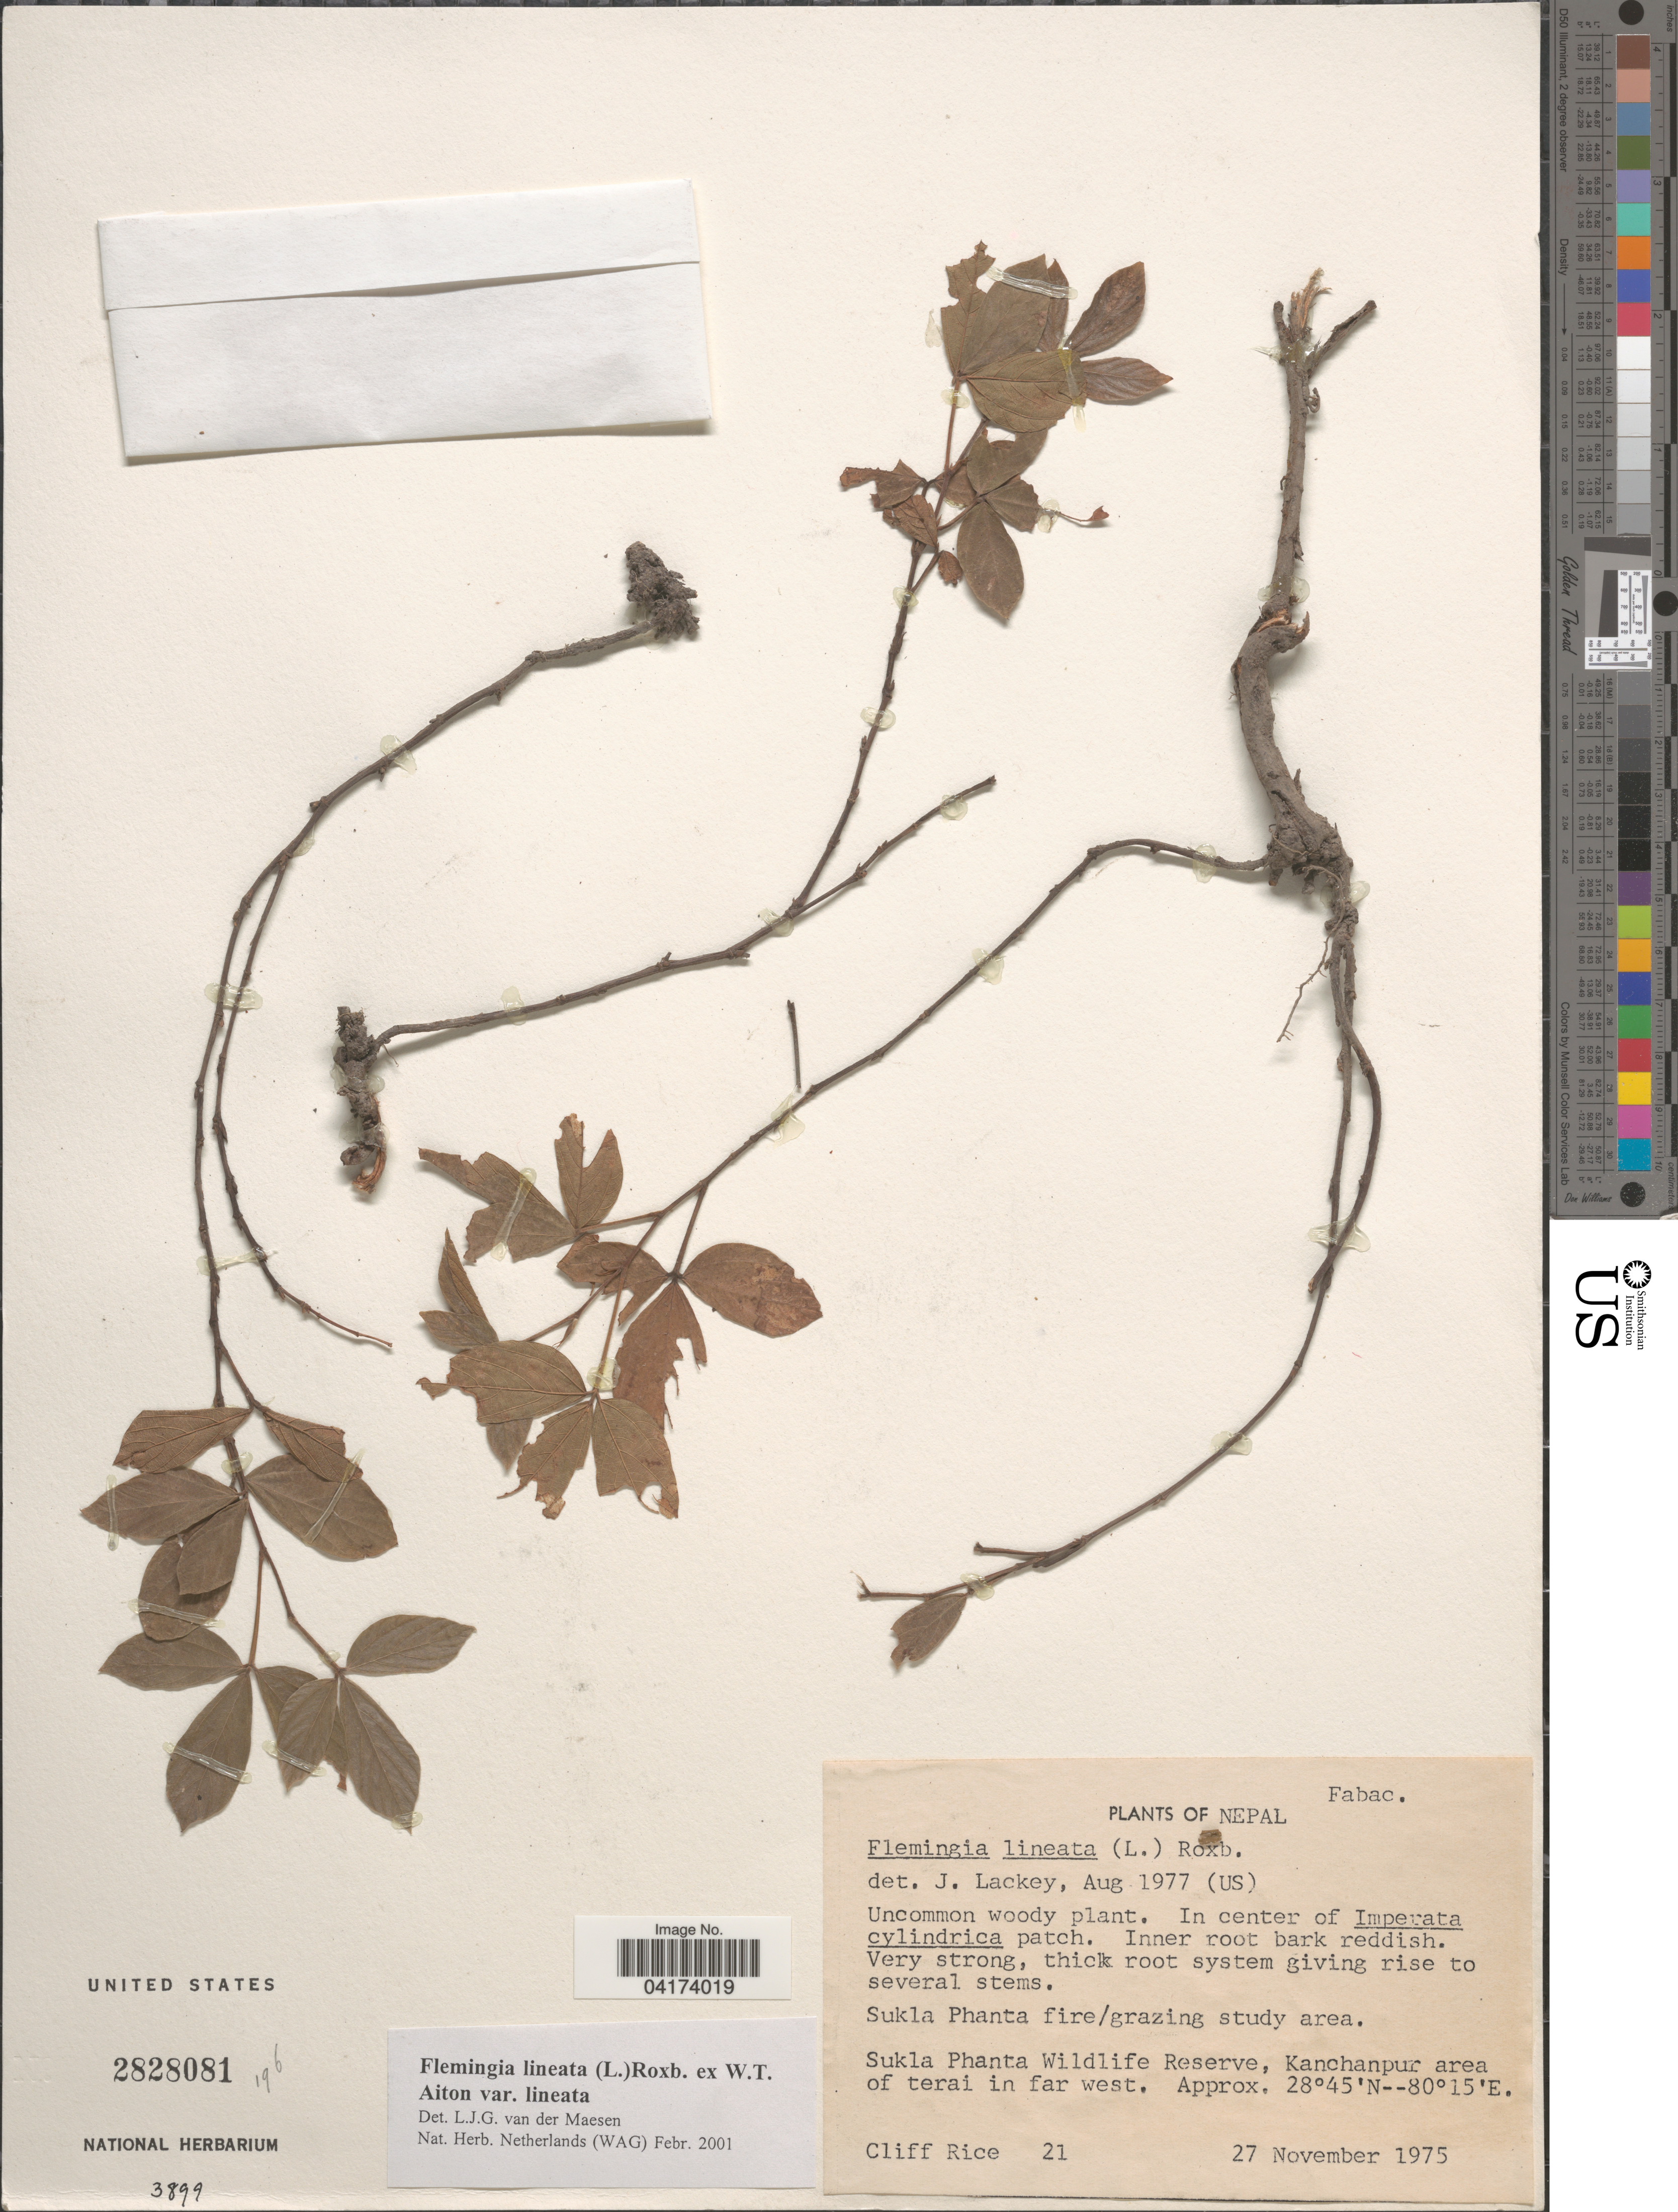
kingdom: Plantae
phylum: Tracheophyta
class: Magnoliopsida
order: Fabales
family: Fabaceae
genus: Flemingia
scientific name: Flemingia lineata var. lineata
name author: (L.) Roxb.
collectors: C. Rice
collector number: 21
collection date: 1975-11-27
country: Nepal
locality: Sukla Phanta fire/grazing study area. Sukla Phanta Wildlife Reserve, Kanchanpur area of terai in far west.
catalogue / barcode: US 2828081